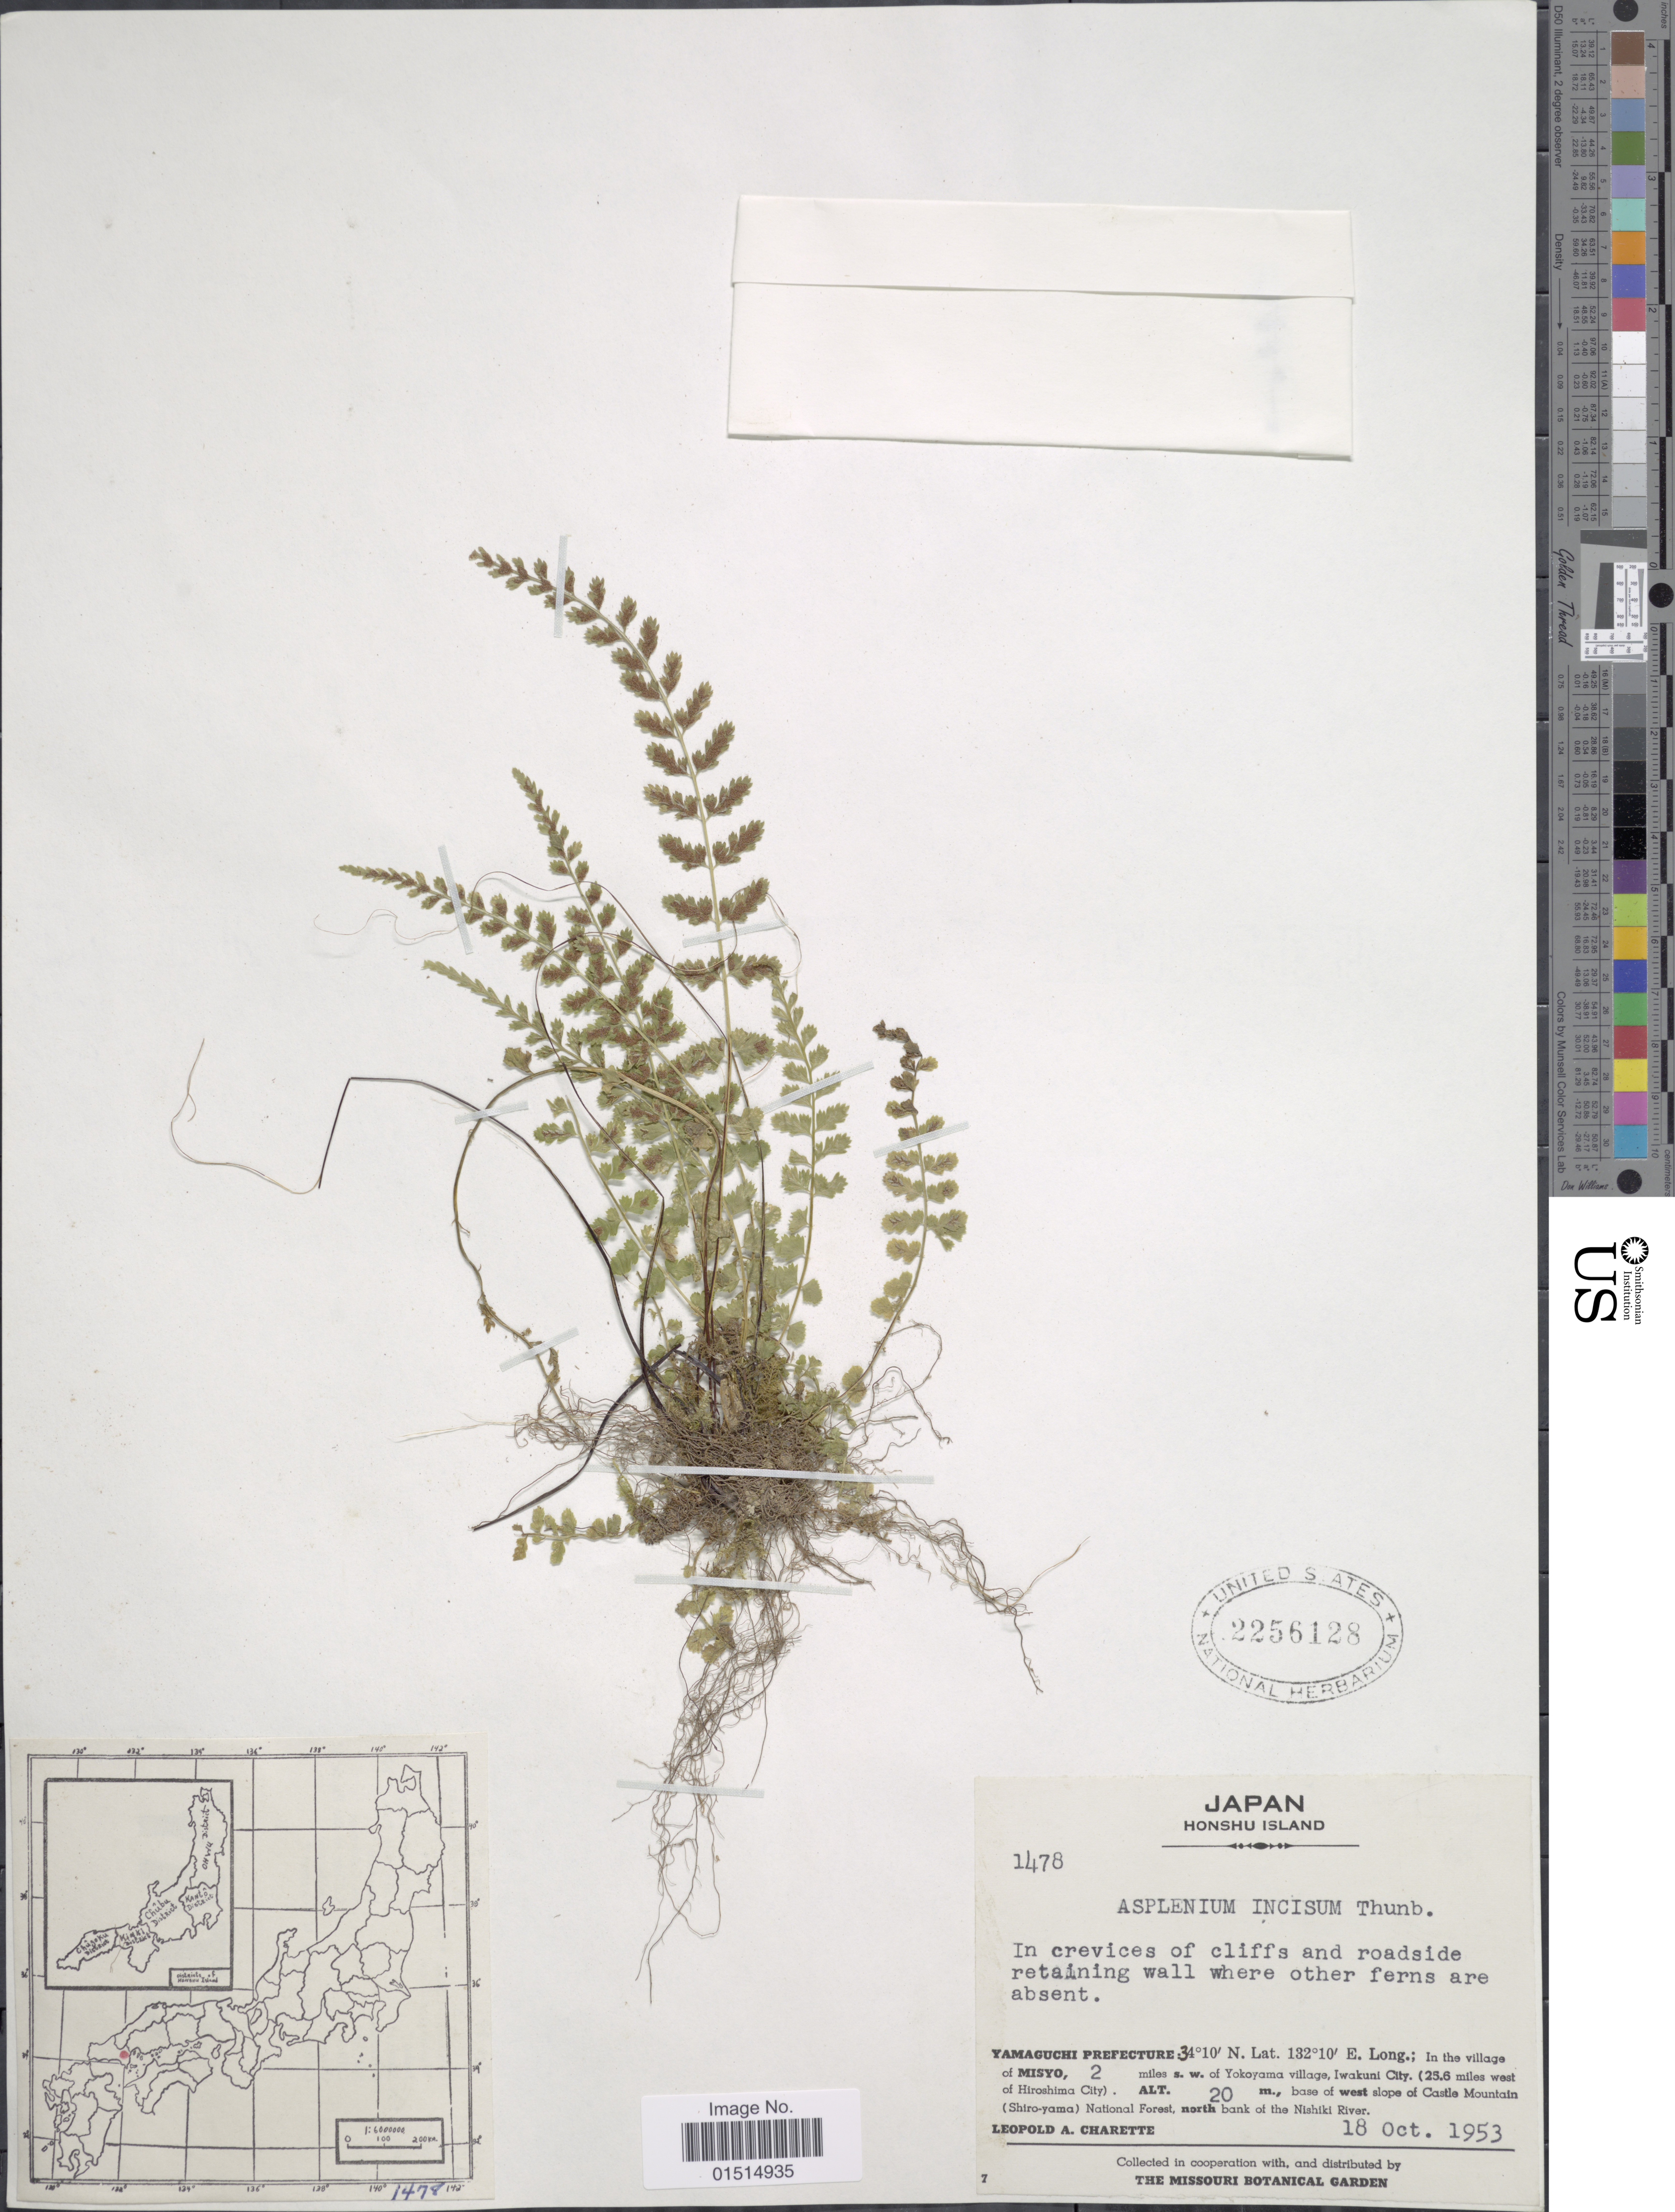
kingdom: Plantae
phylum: Tracheophyta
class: Polypodiopsida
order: Polypodiales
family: Aspleniaceae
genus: Asplenium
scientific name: Asplenium incisum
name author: Thunb.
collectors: L. A. Charette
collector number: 1478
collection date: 1953-10-18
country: Japan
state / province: Yamaguti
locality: Honshu Island, Yamaguchi Prefecture, in the village of Misyo, 2 miles s.w. of Yokoyama villgage, Iwakuni City (25.6 miles west iof Hiroshima City) base of west slope of Castle Mountain (shiro-yama) National Forest, north bank of the Nishiki River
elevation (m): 20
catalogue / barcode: US 2256128